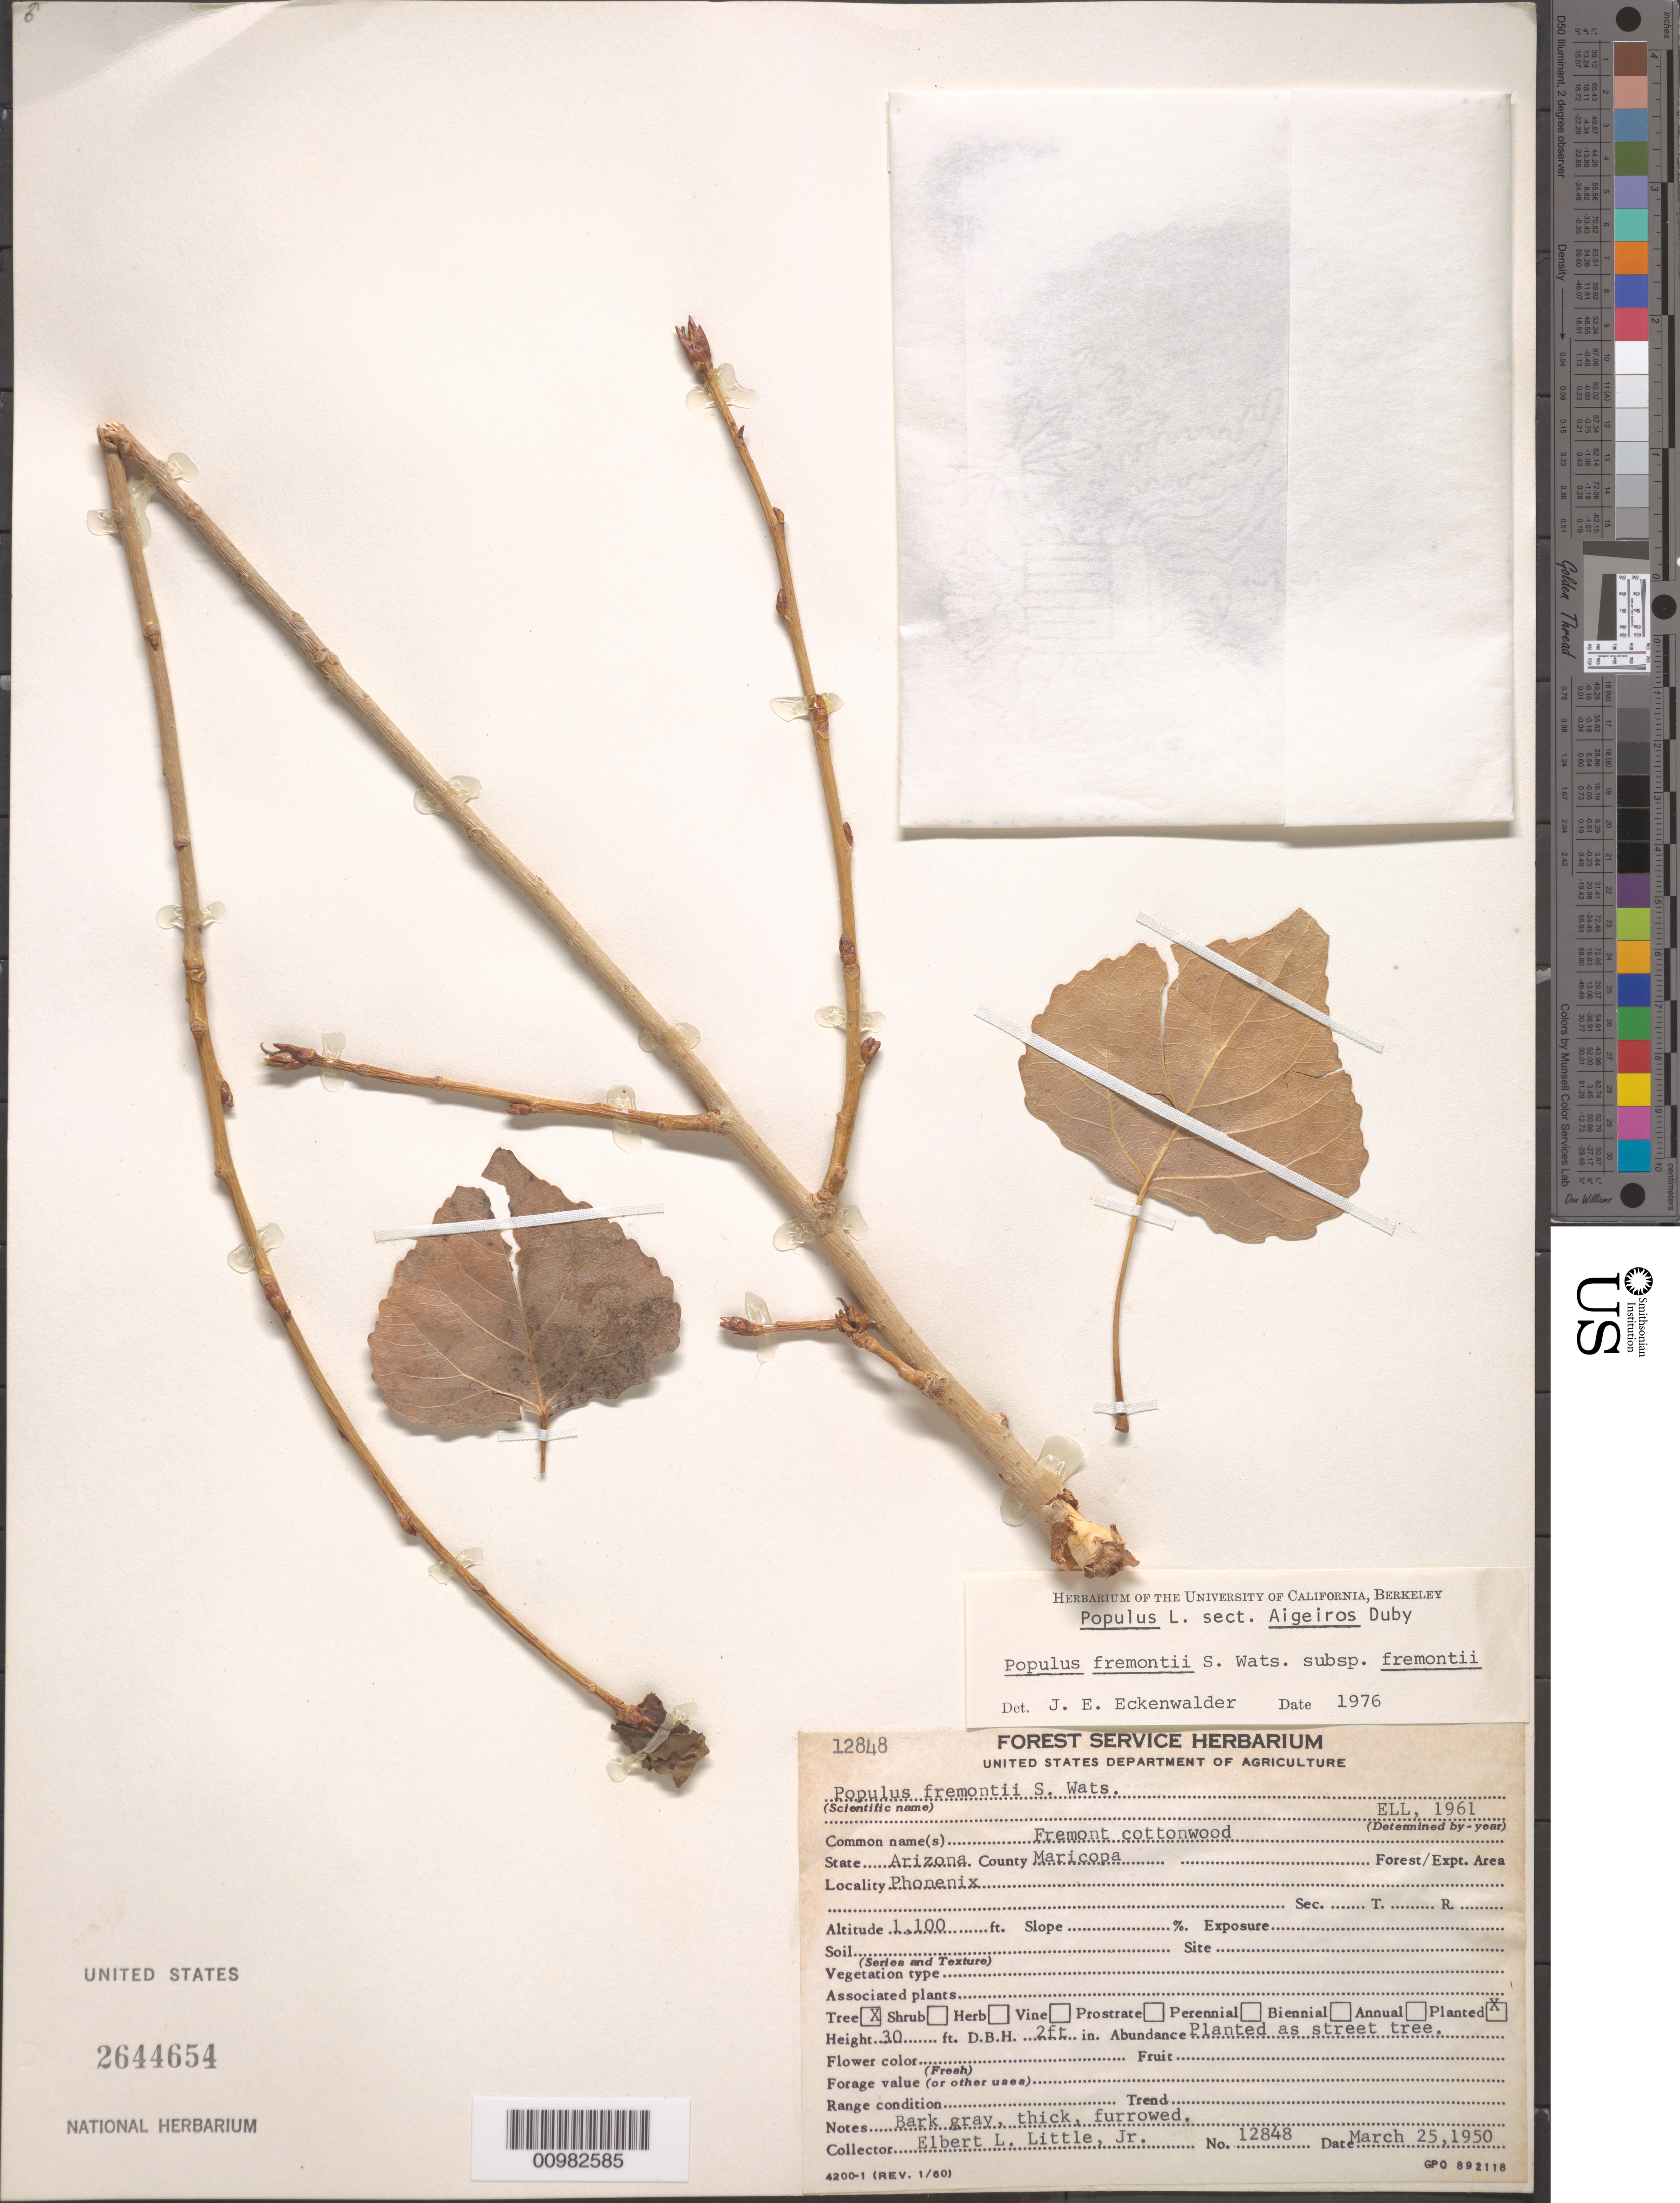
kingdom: Plantae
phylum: Tracheophyta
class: Magnoliopsida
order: Malpighiales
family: Salicaceae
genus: Populus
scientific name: Populus fremontii subsp. fremontii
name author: S. Watson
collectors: E. L. Little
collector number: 12848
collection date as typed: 25 Mar 1950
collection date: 1950-03-25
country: United States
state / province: Arizona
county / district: Maricopa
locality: Phoenix.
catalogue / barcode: US 2644654